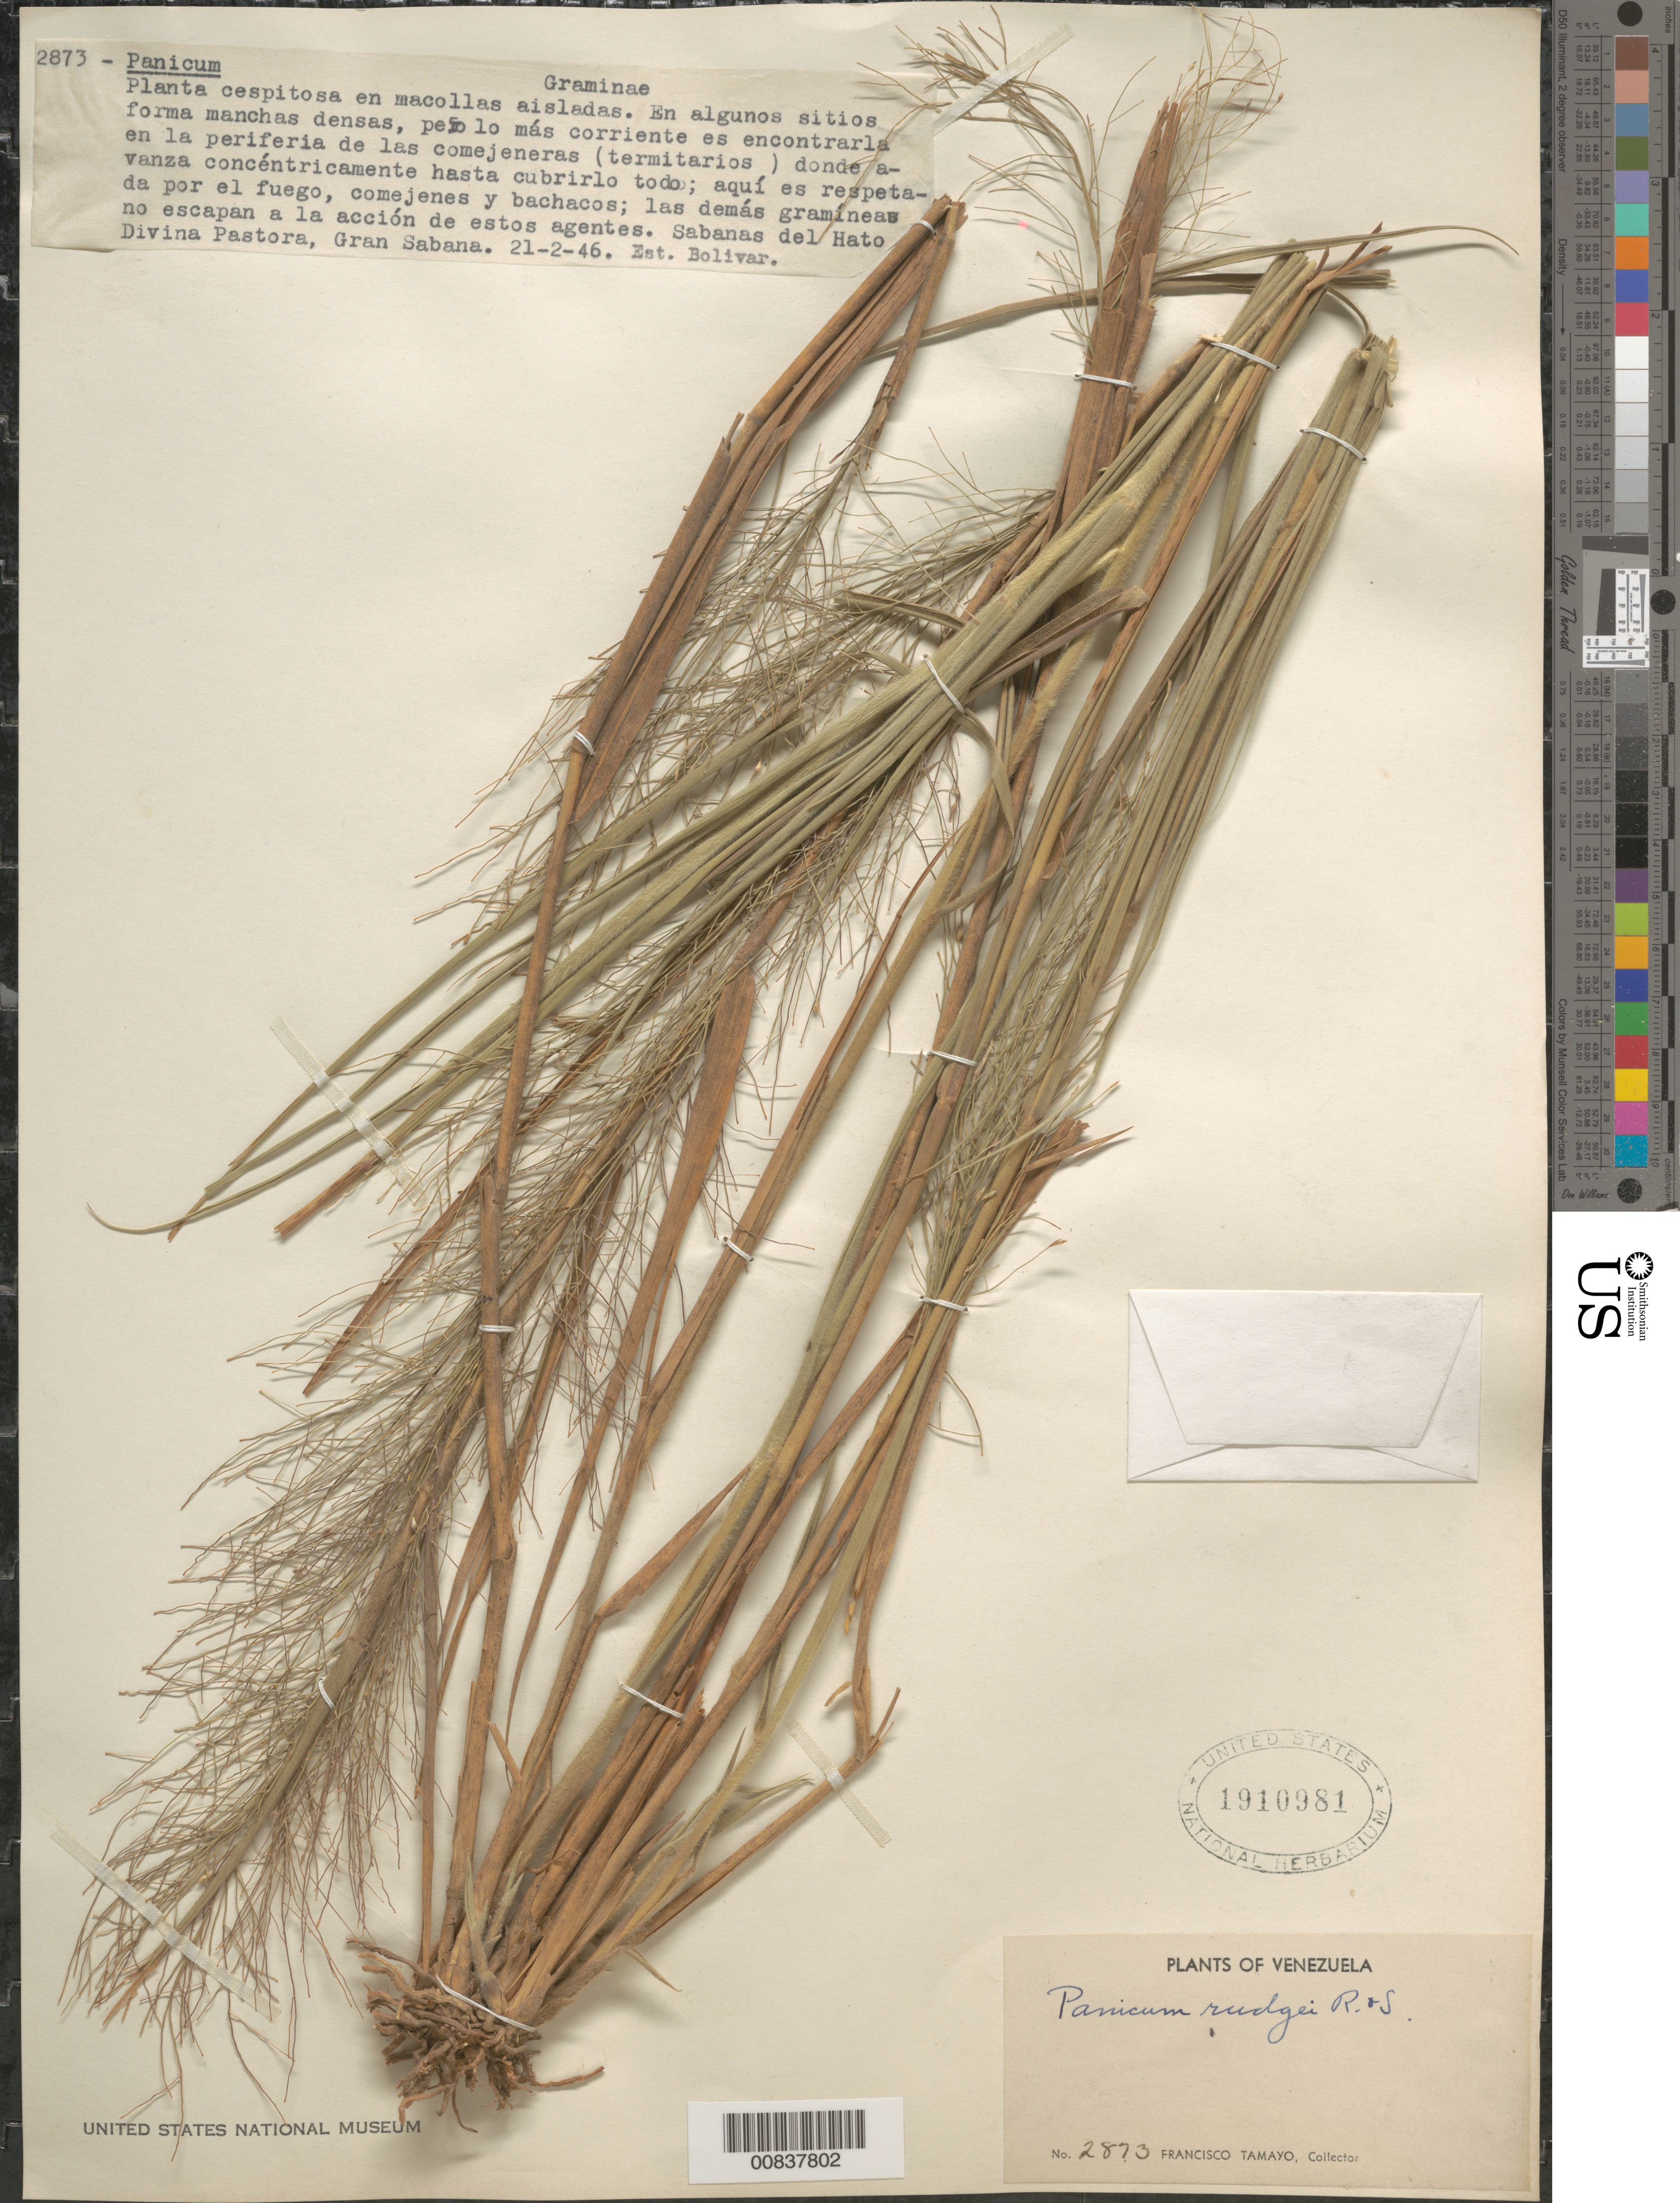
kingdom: Plantae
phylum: Tracheophyta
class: Liliopsida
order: Poales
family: Poaceae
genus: Panicum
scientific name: Panicum rudgei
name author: Roem. & Schult.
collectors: F. Tamayo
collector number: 2873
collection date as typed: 21-Feb-46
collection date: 1946-02-21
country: Venezuela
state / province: Bolívar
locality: Gran Sabana, Río Kukenán; Hato de La Divina Pastora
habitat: Sabanas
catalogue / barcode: US 1910981